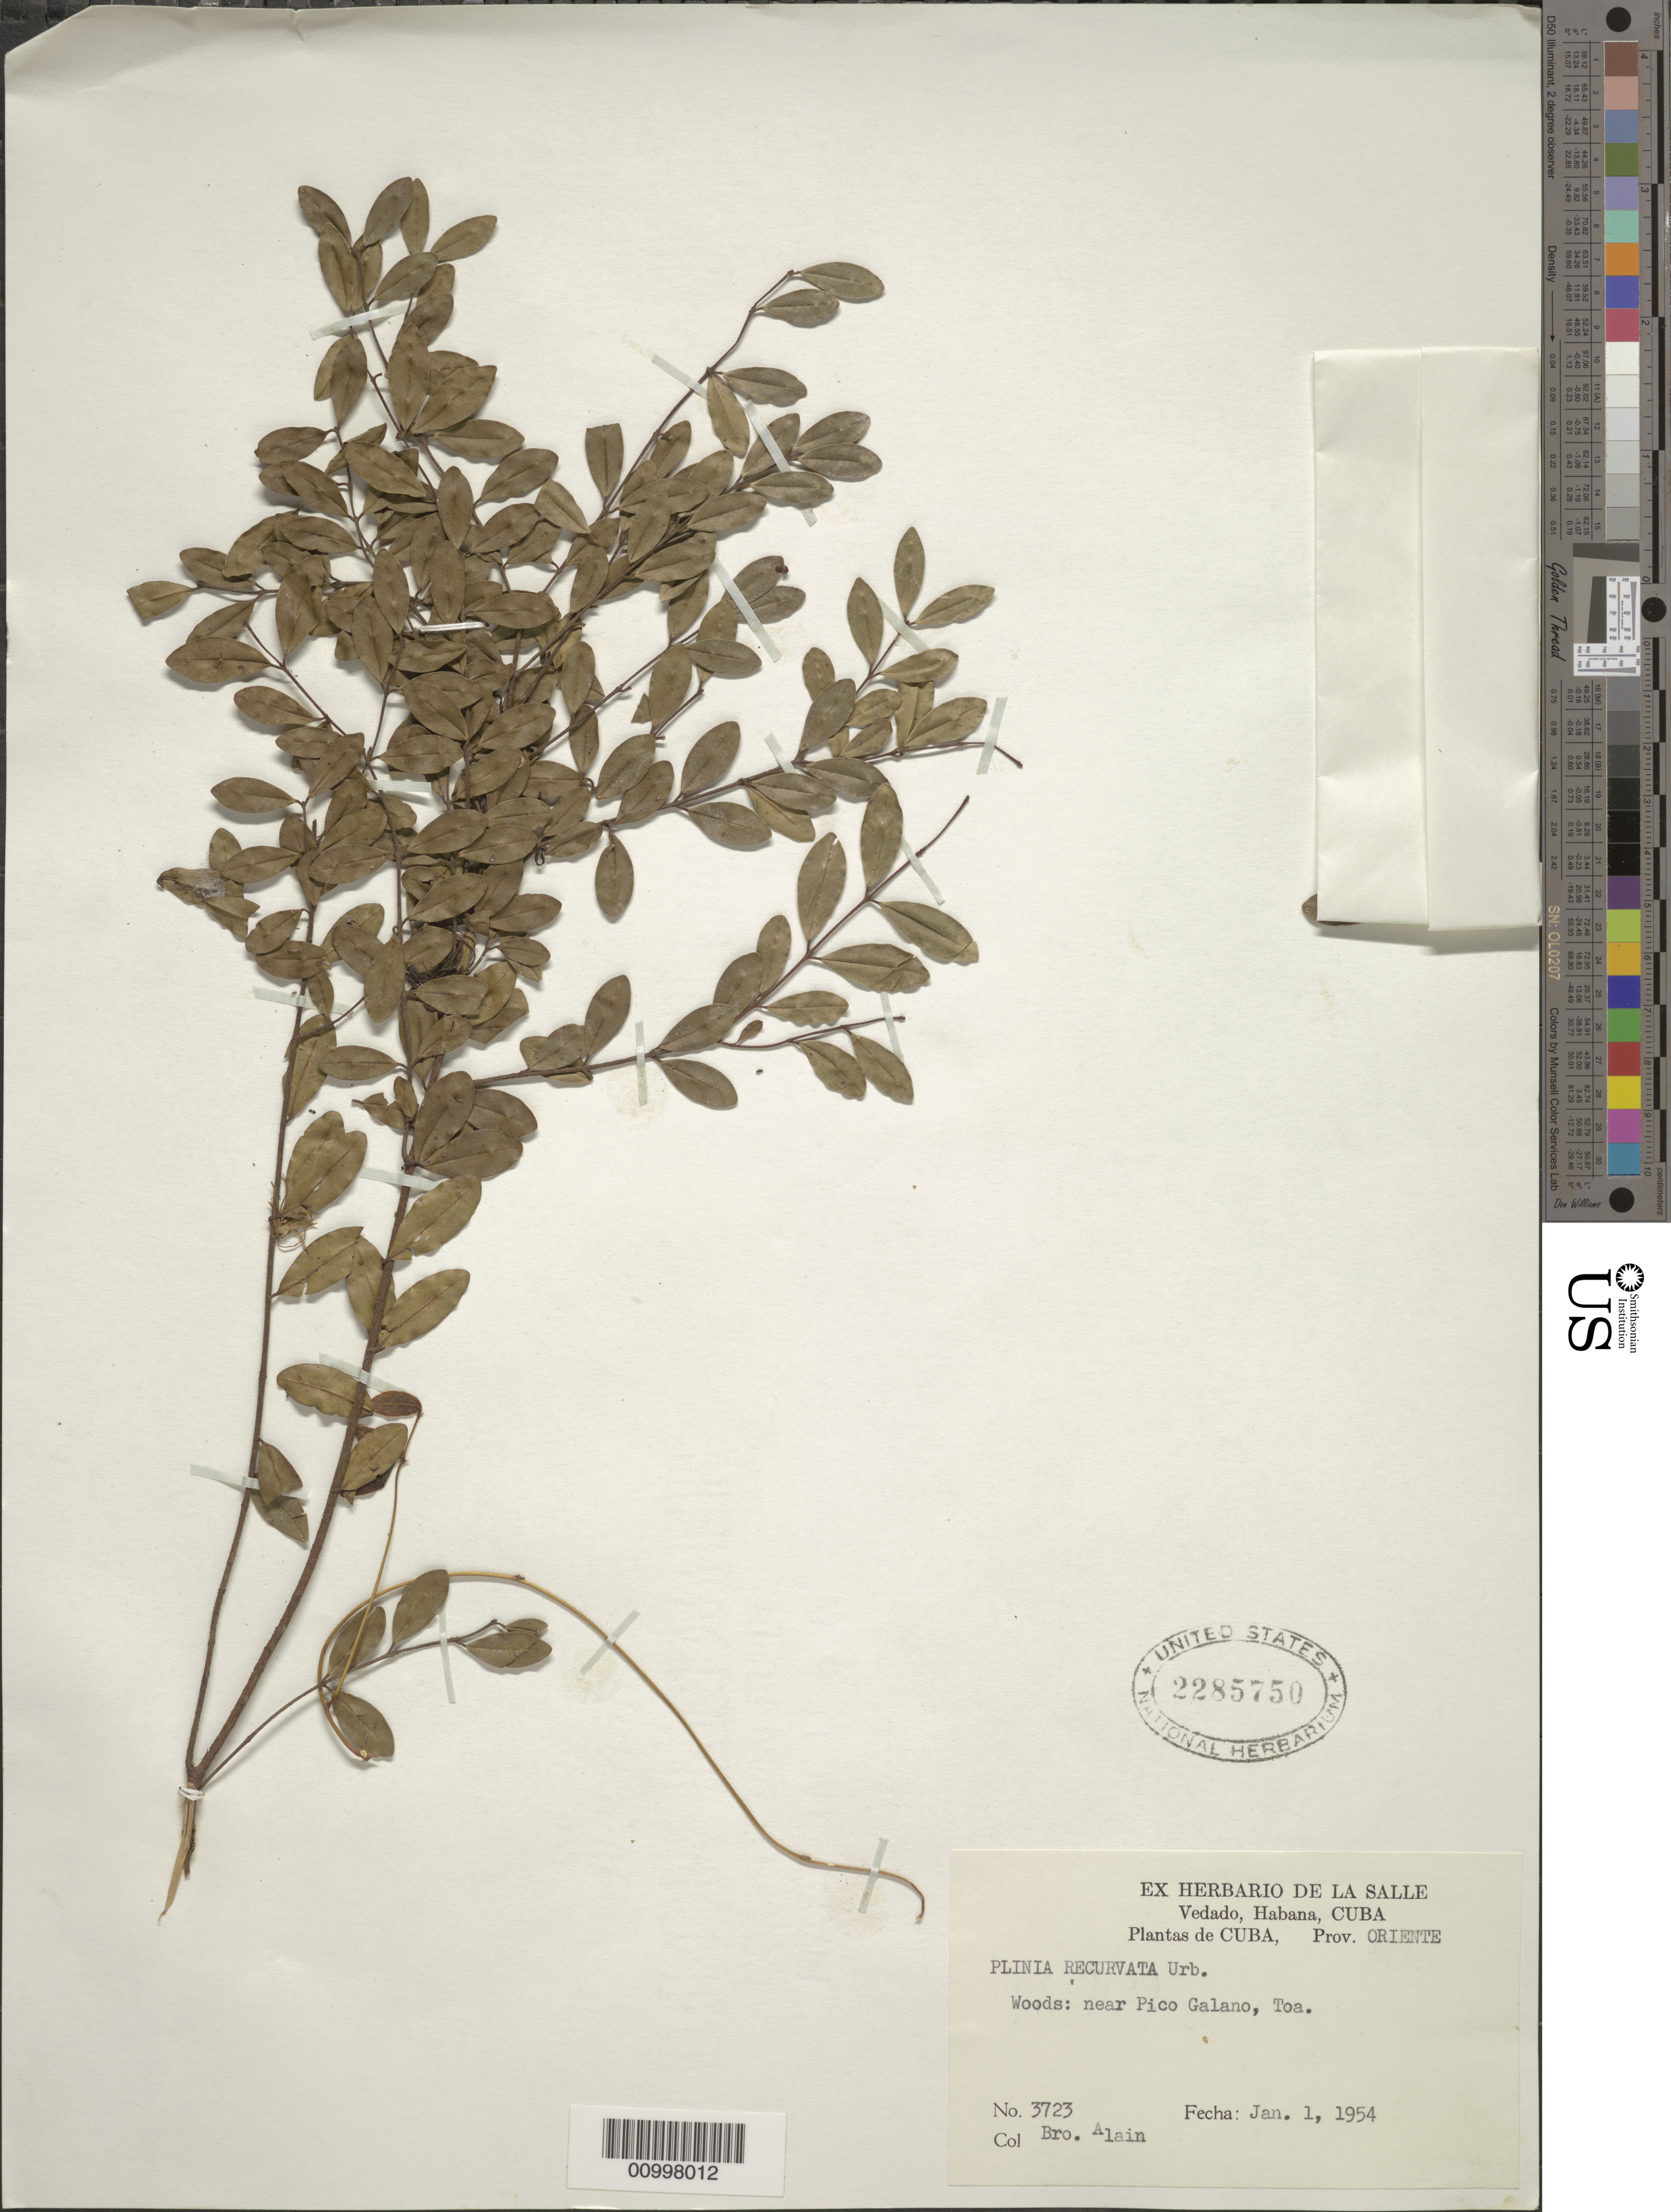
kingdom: Plantae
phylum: Tracheophyta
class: Magnoliopsida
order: Myrtales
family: Myrtaceae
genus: Plinia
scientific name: Plinia recurvata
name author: Urb.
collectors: A. H. Liogier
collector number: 3723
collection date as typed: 01 Jan 1954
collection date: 1954-01-01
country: Cuba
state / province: Oriente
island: Cuba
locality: Pico Galano, Toa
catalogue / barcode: US 2285750